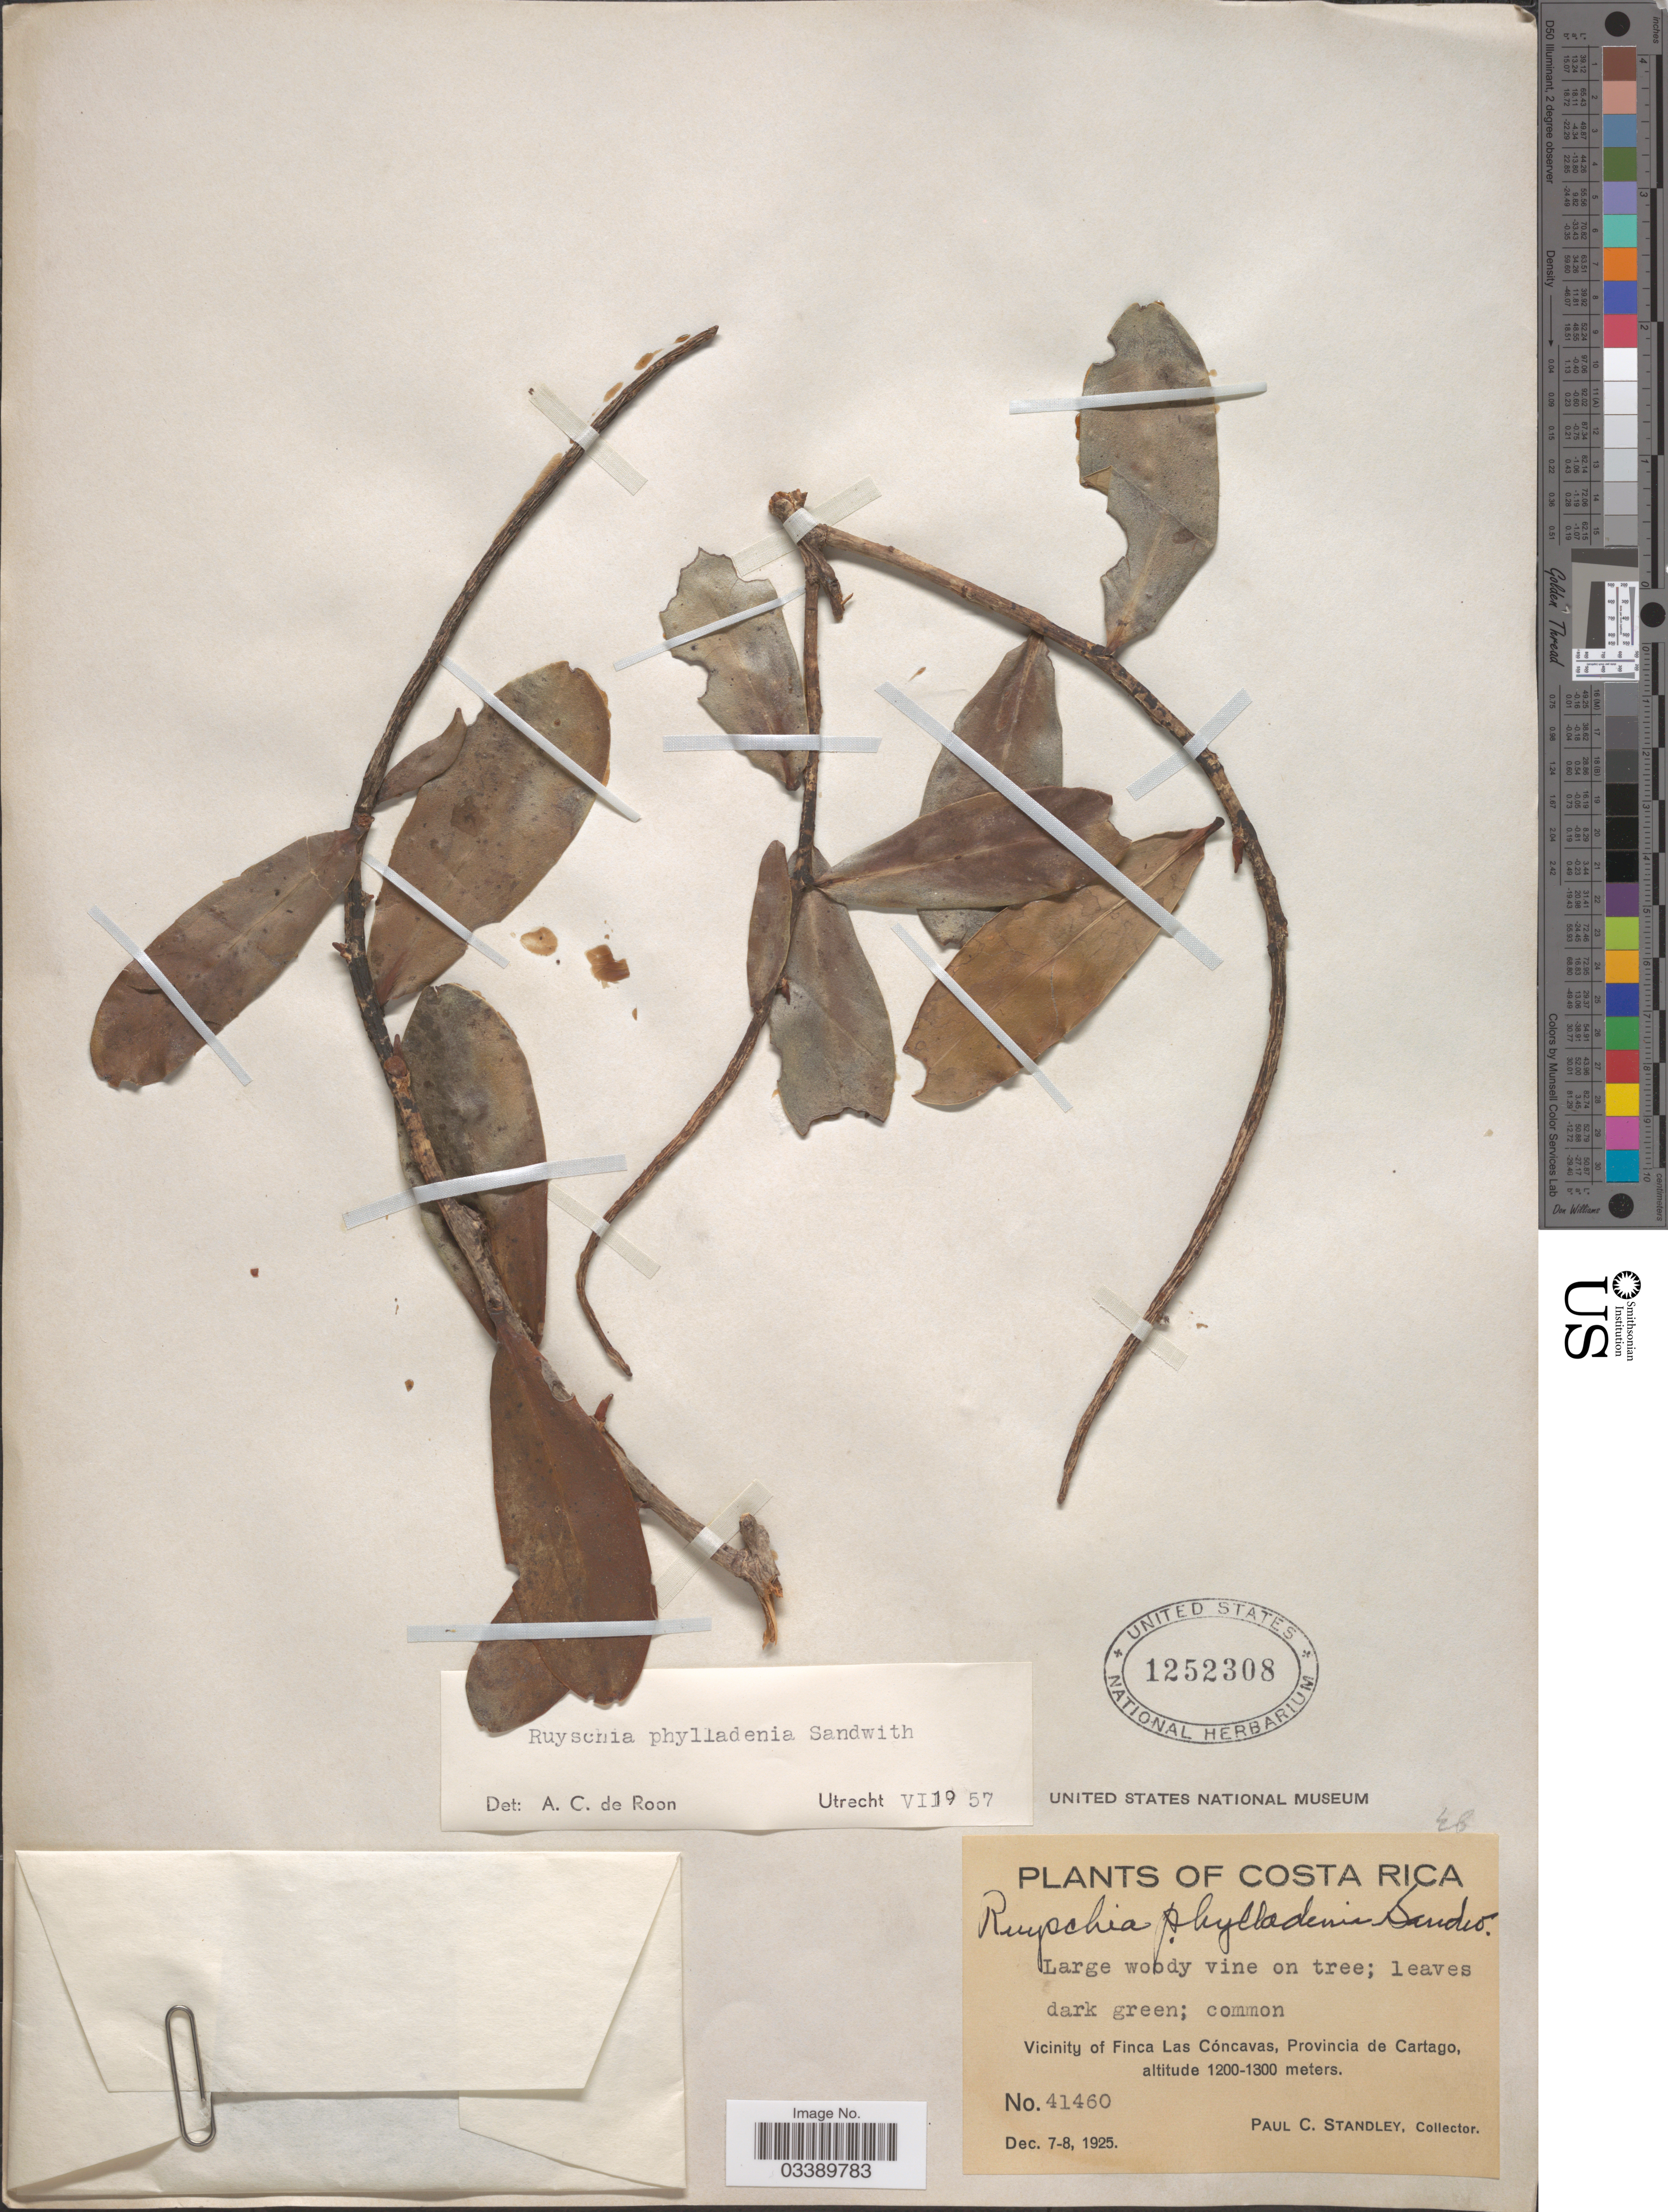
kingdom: Plantae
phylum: Tracheophyta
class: Magnoliopsida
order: Ericales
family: Marcgraviaceae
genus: Ruyschia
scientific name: Ruyschia phylladenia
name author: Sandwith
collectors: P. C. Standley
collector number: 41460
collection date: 1925-12-07/1925-12-08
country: Costa Rica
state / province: Cartago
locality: Vicinity of Finca Las Cóncavas.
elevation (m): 1200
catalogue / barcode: US 1252308